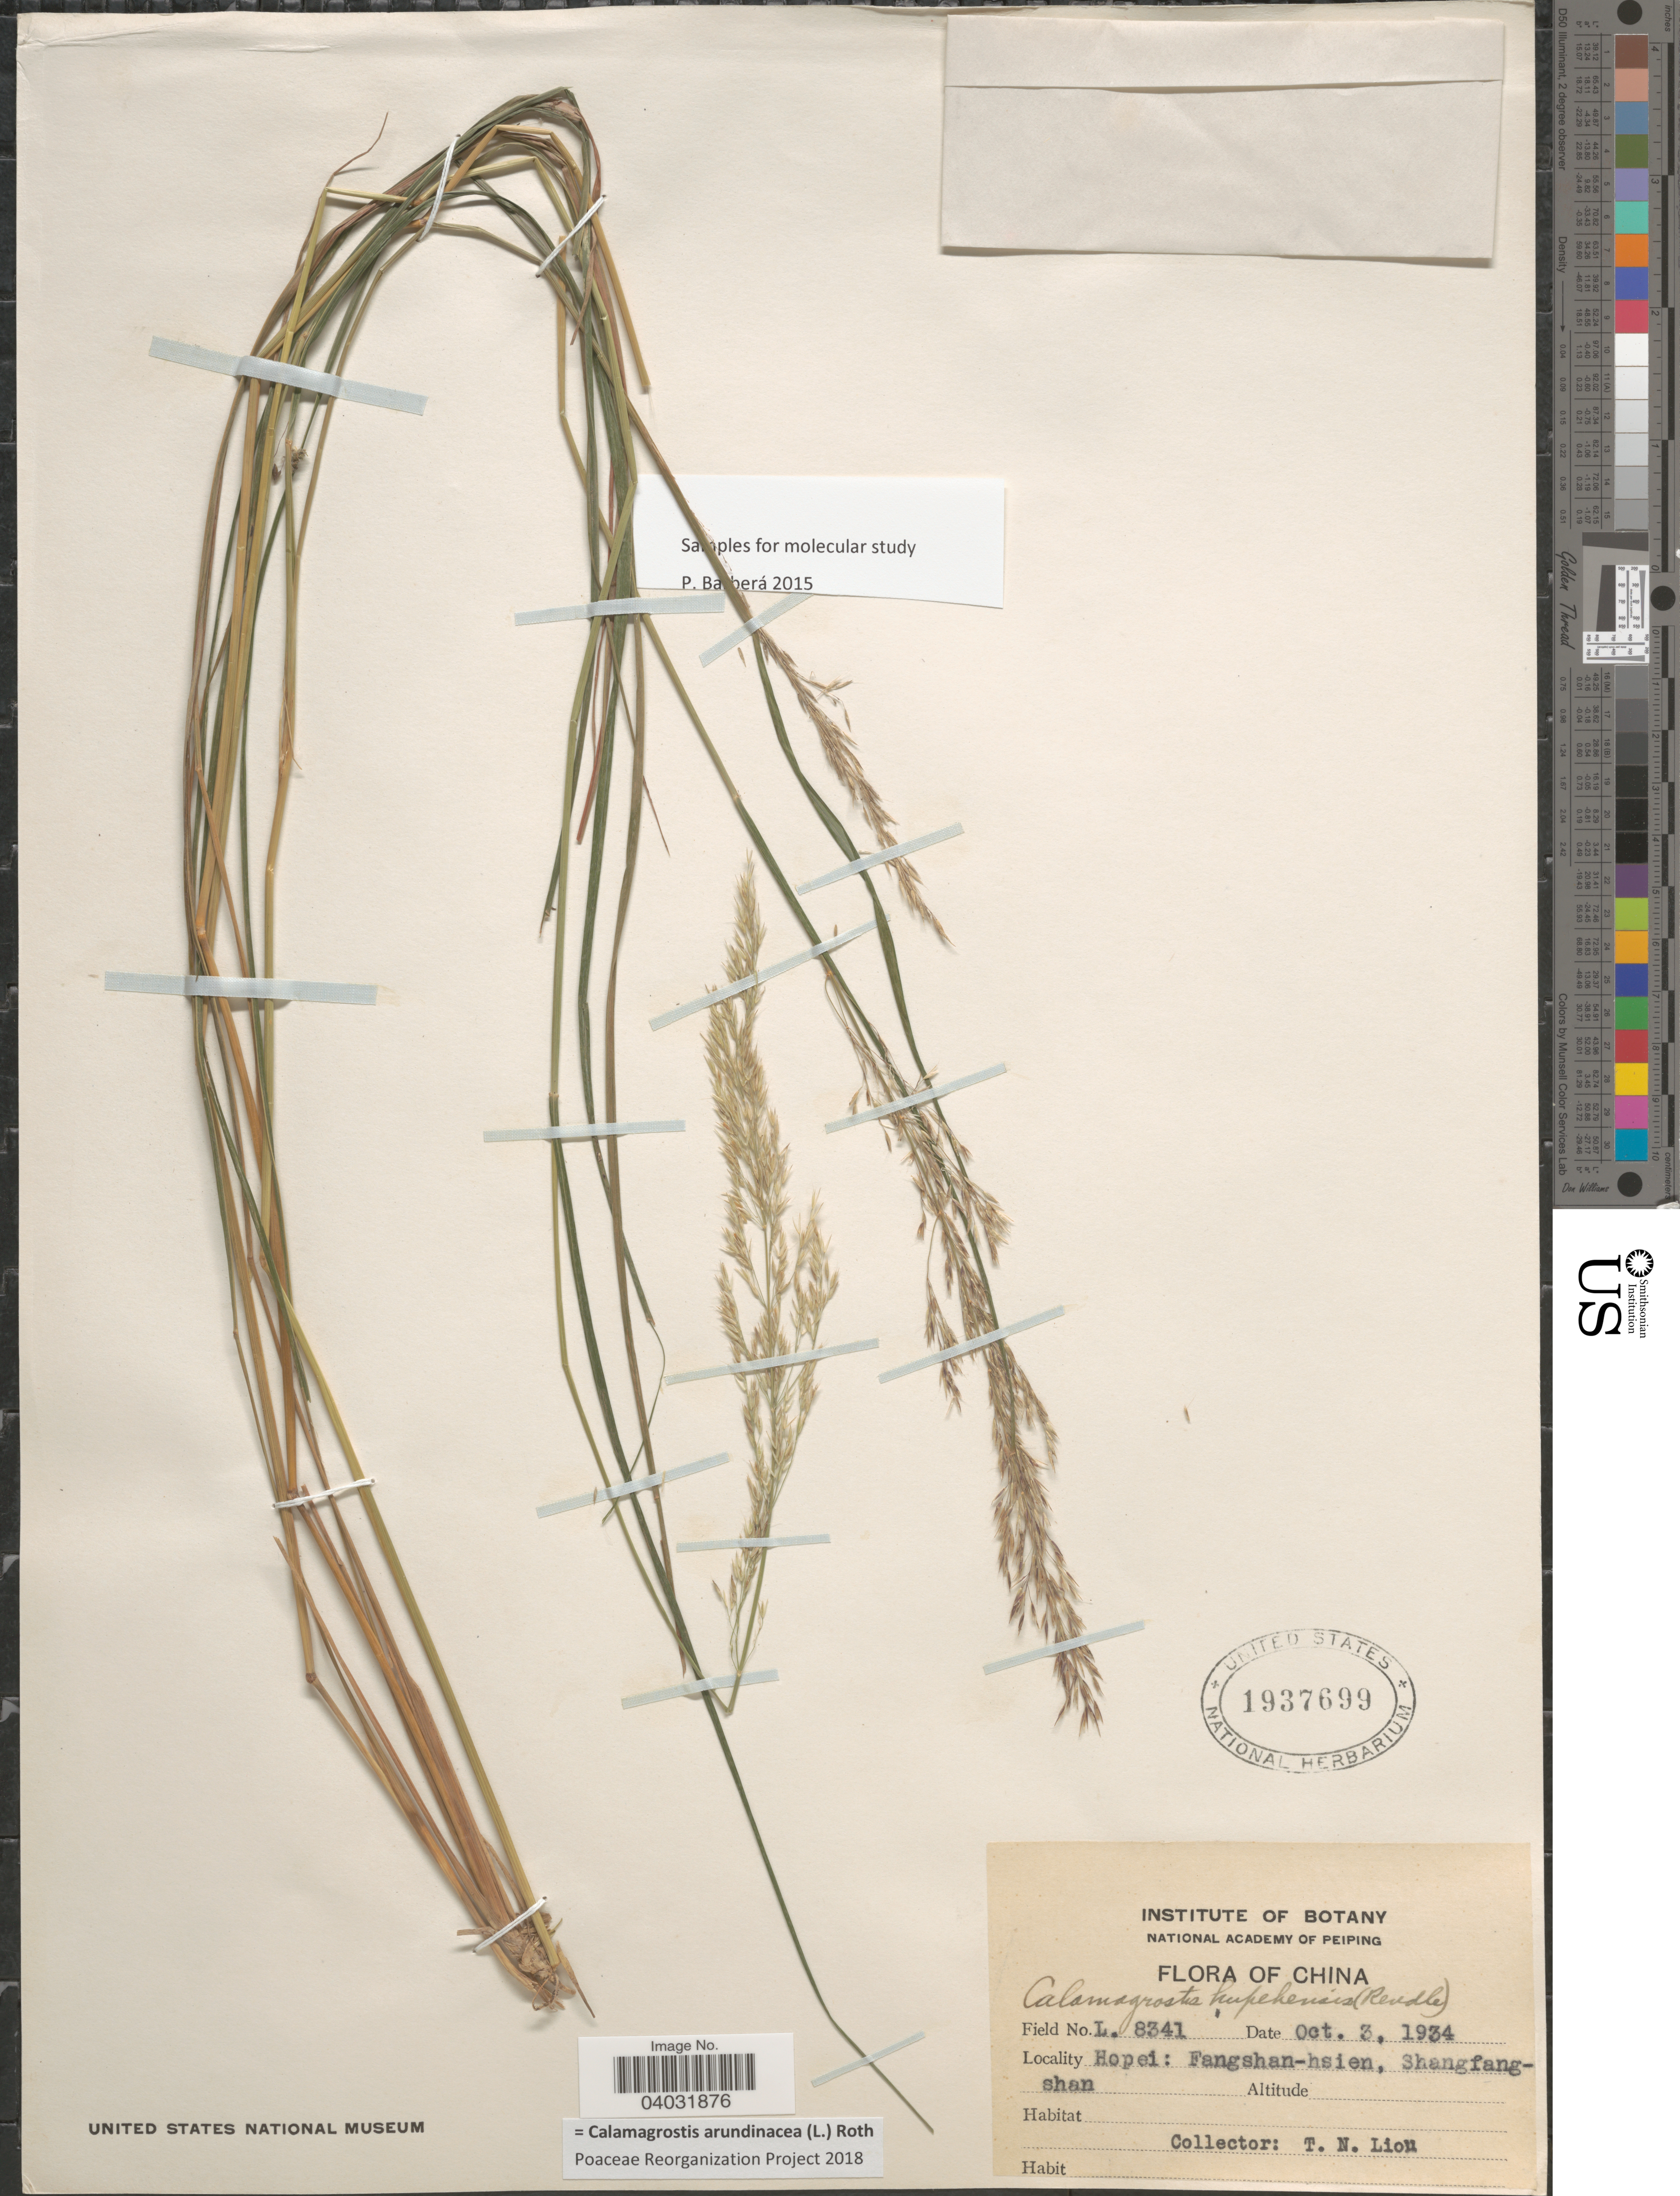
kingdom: Plantae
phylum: Tracheophyta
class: Liliopsida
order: Poales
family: Poaceae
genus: Calamagrostis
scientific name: Calamagrostis arundinacea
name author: (L.) Roth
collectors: T. N. Liou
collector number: L.8341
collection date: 1934-10-03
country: China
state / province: Hebei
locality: Hopei: Fangshan-hsien, Shangfang-shan.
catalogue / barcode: US 1937699